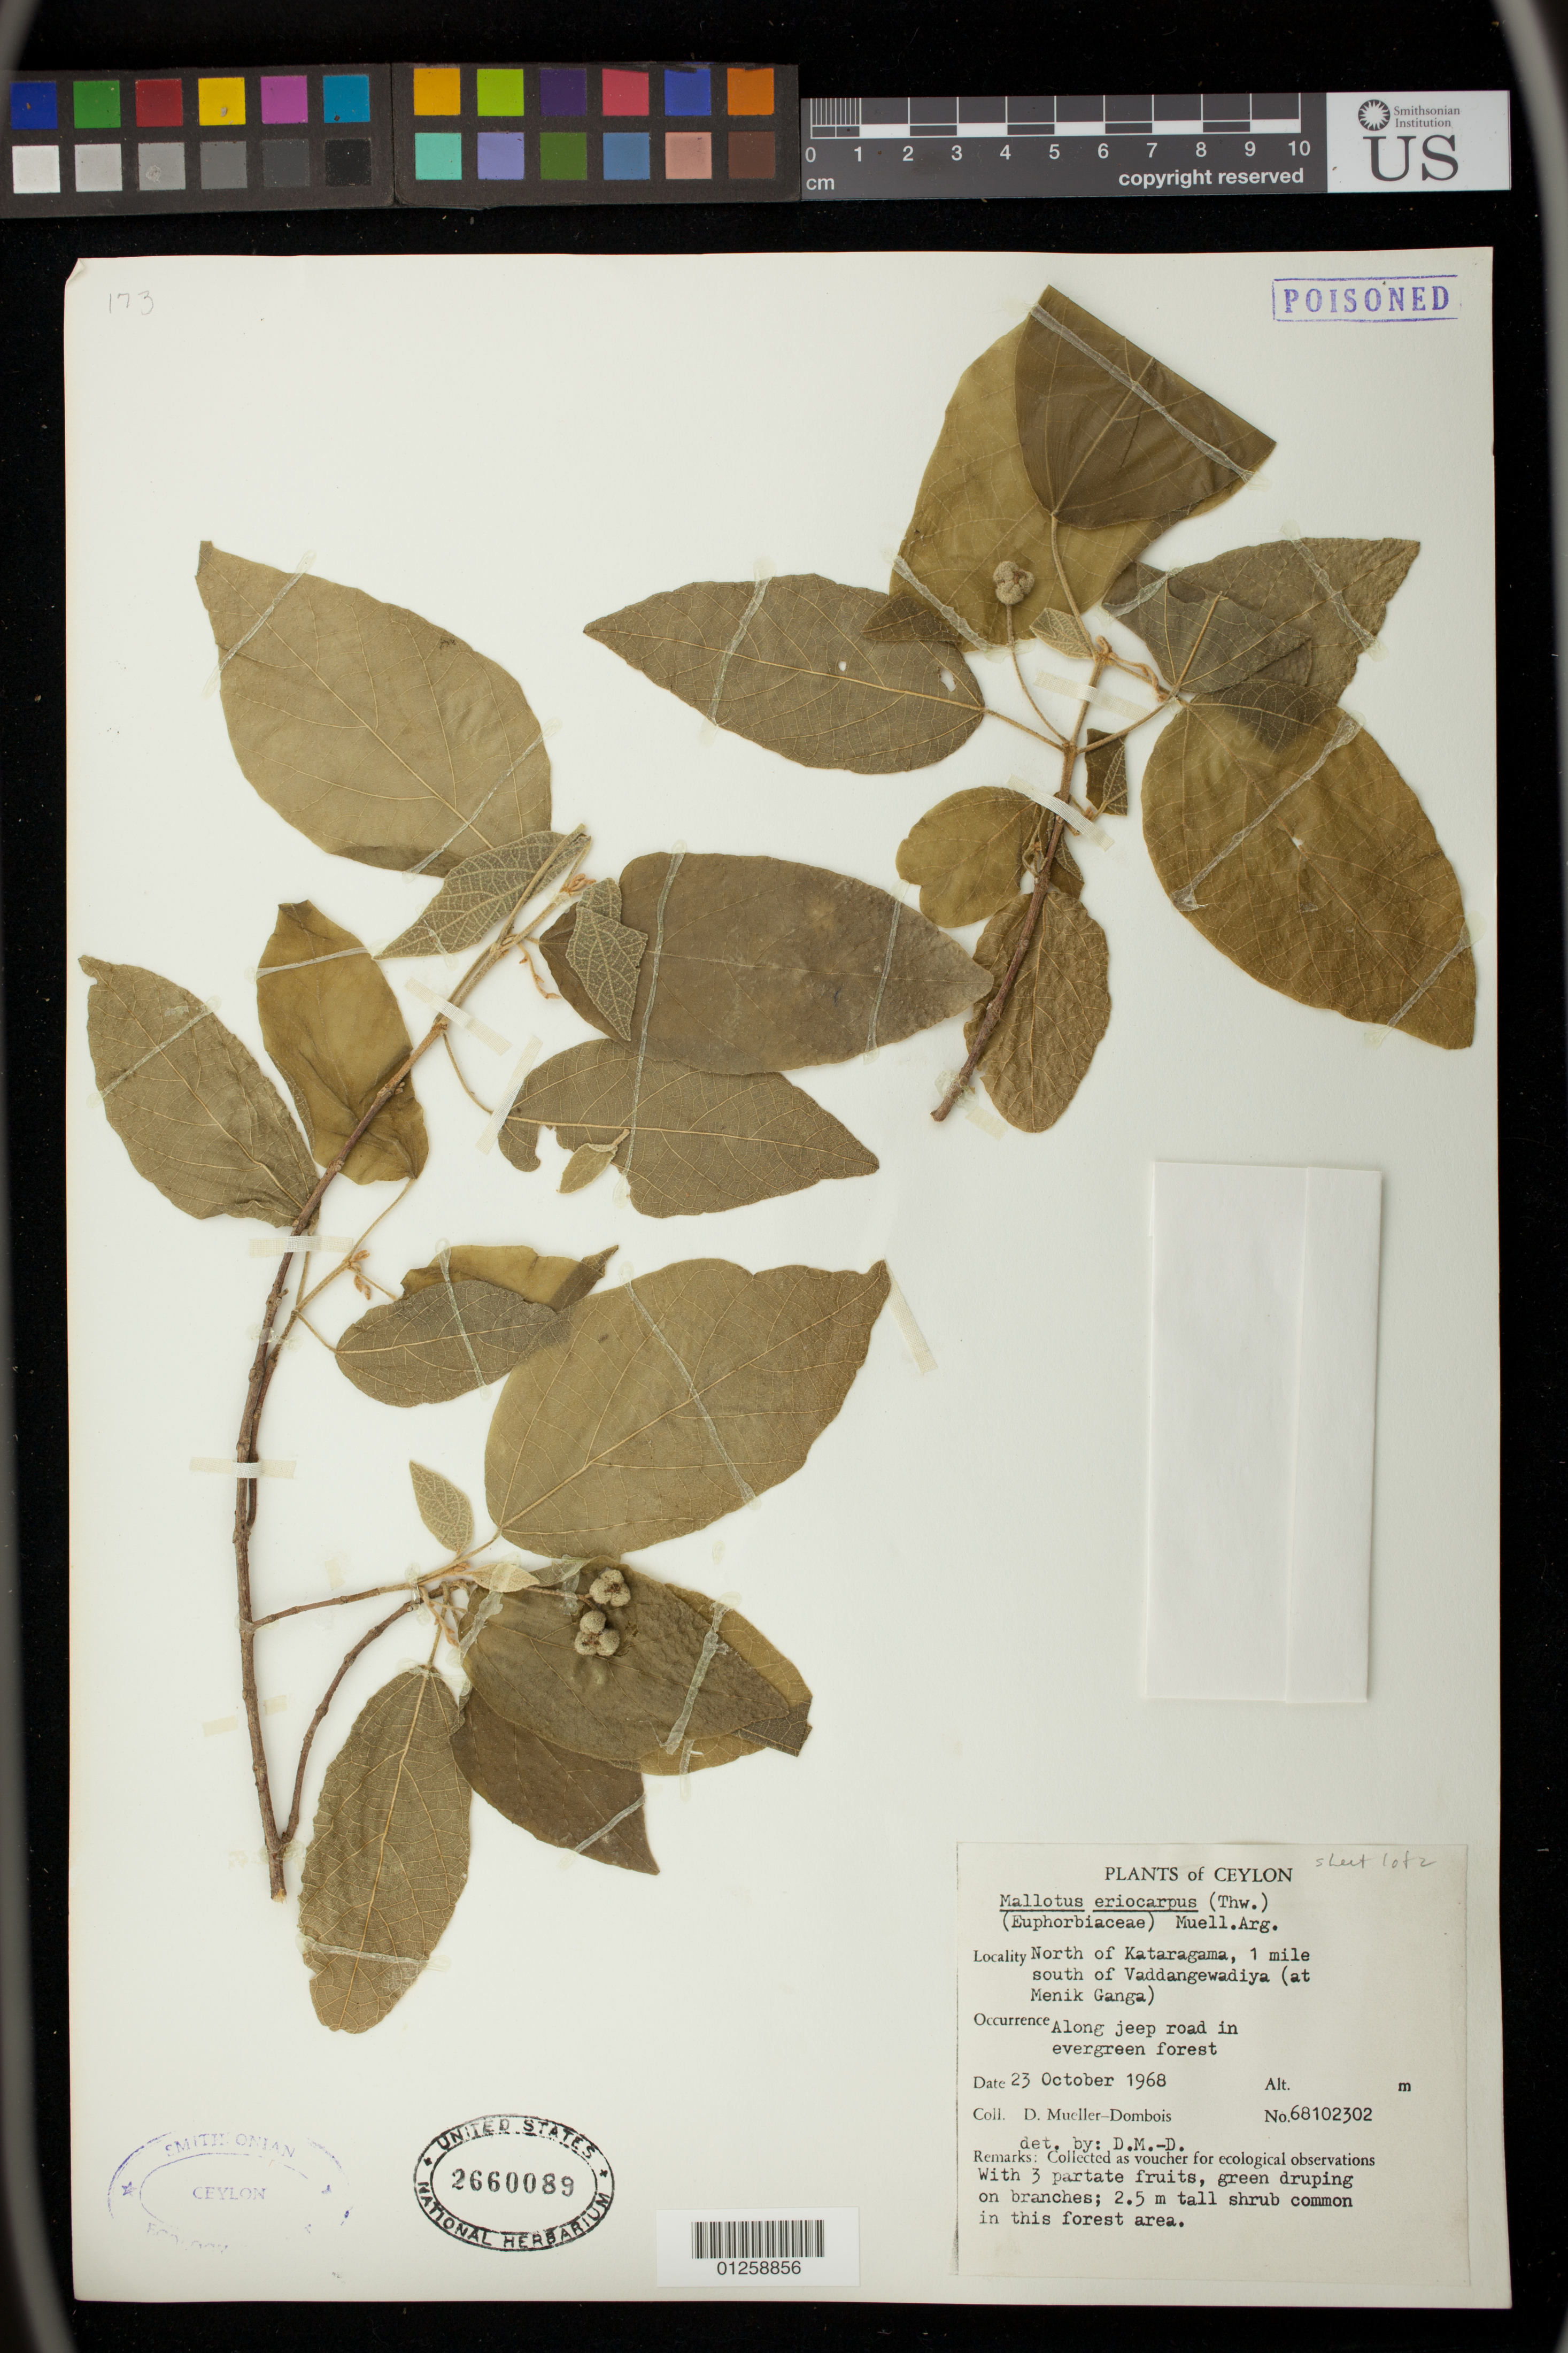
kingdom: Plantae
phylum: Tracheophyta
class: Magnoliopsida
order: Malpighiales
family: Euphorbiaceae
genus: Mallotus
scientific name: Mallotus eriocarpus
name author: (Thwaites) Müll. Arg.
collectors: D. Mueller-Dombois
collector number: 68102302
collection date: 1968-10-23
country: Sri Lanka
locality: North of Kataragama, 1 mile south of Vaddangewadiya (at Menik Ganga)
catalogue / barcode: US 2660089